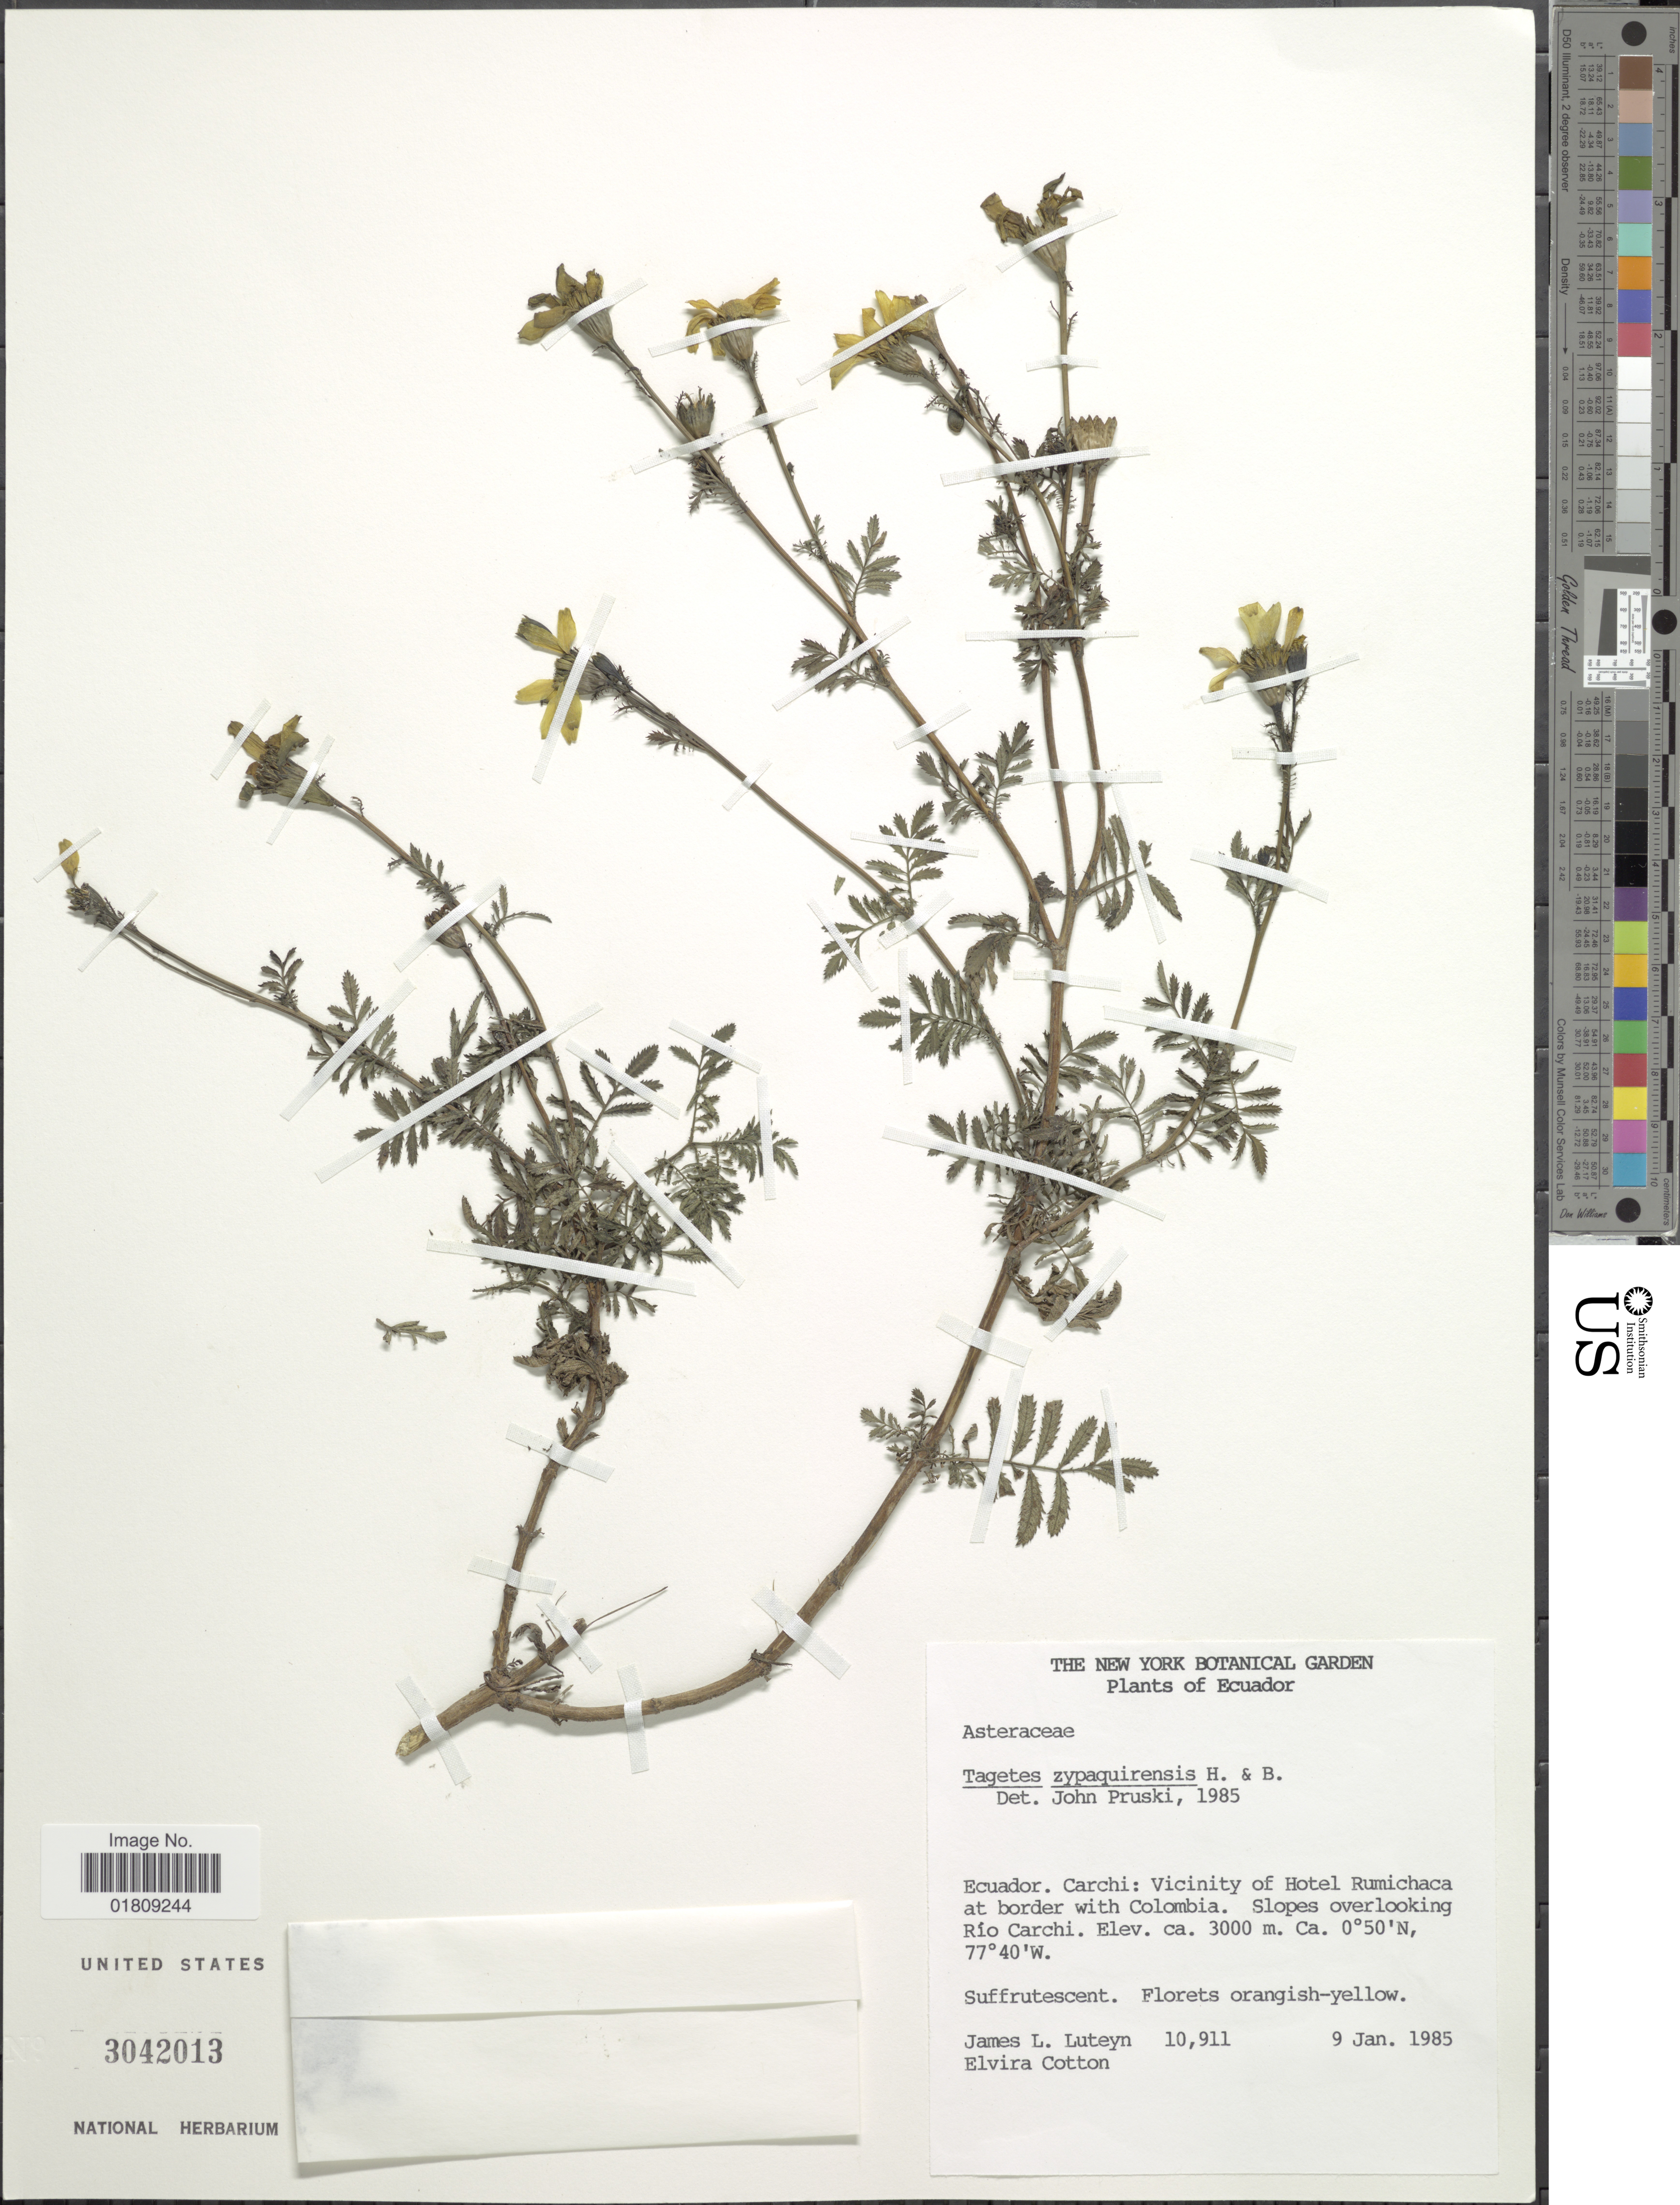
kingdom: Plantae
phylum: Tracheophyta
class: Magnoliopsida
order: Asterales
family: Asteraceae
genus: Tagetes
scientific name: Tagetes zypaquirensis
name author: Humb. & Bonpl.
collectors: J. L. Luteyn & E. Cotton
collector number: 10911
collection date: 1985-01-09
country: Ecuador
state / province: Carchi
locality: Vicinity of Hotel Rumichaca at border with Colombia, slopes overlooking Rio Carchi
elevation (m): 3000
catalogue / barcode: US 3042013